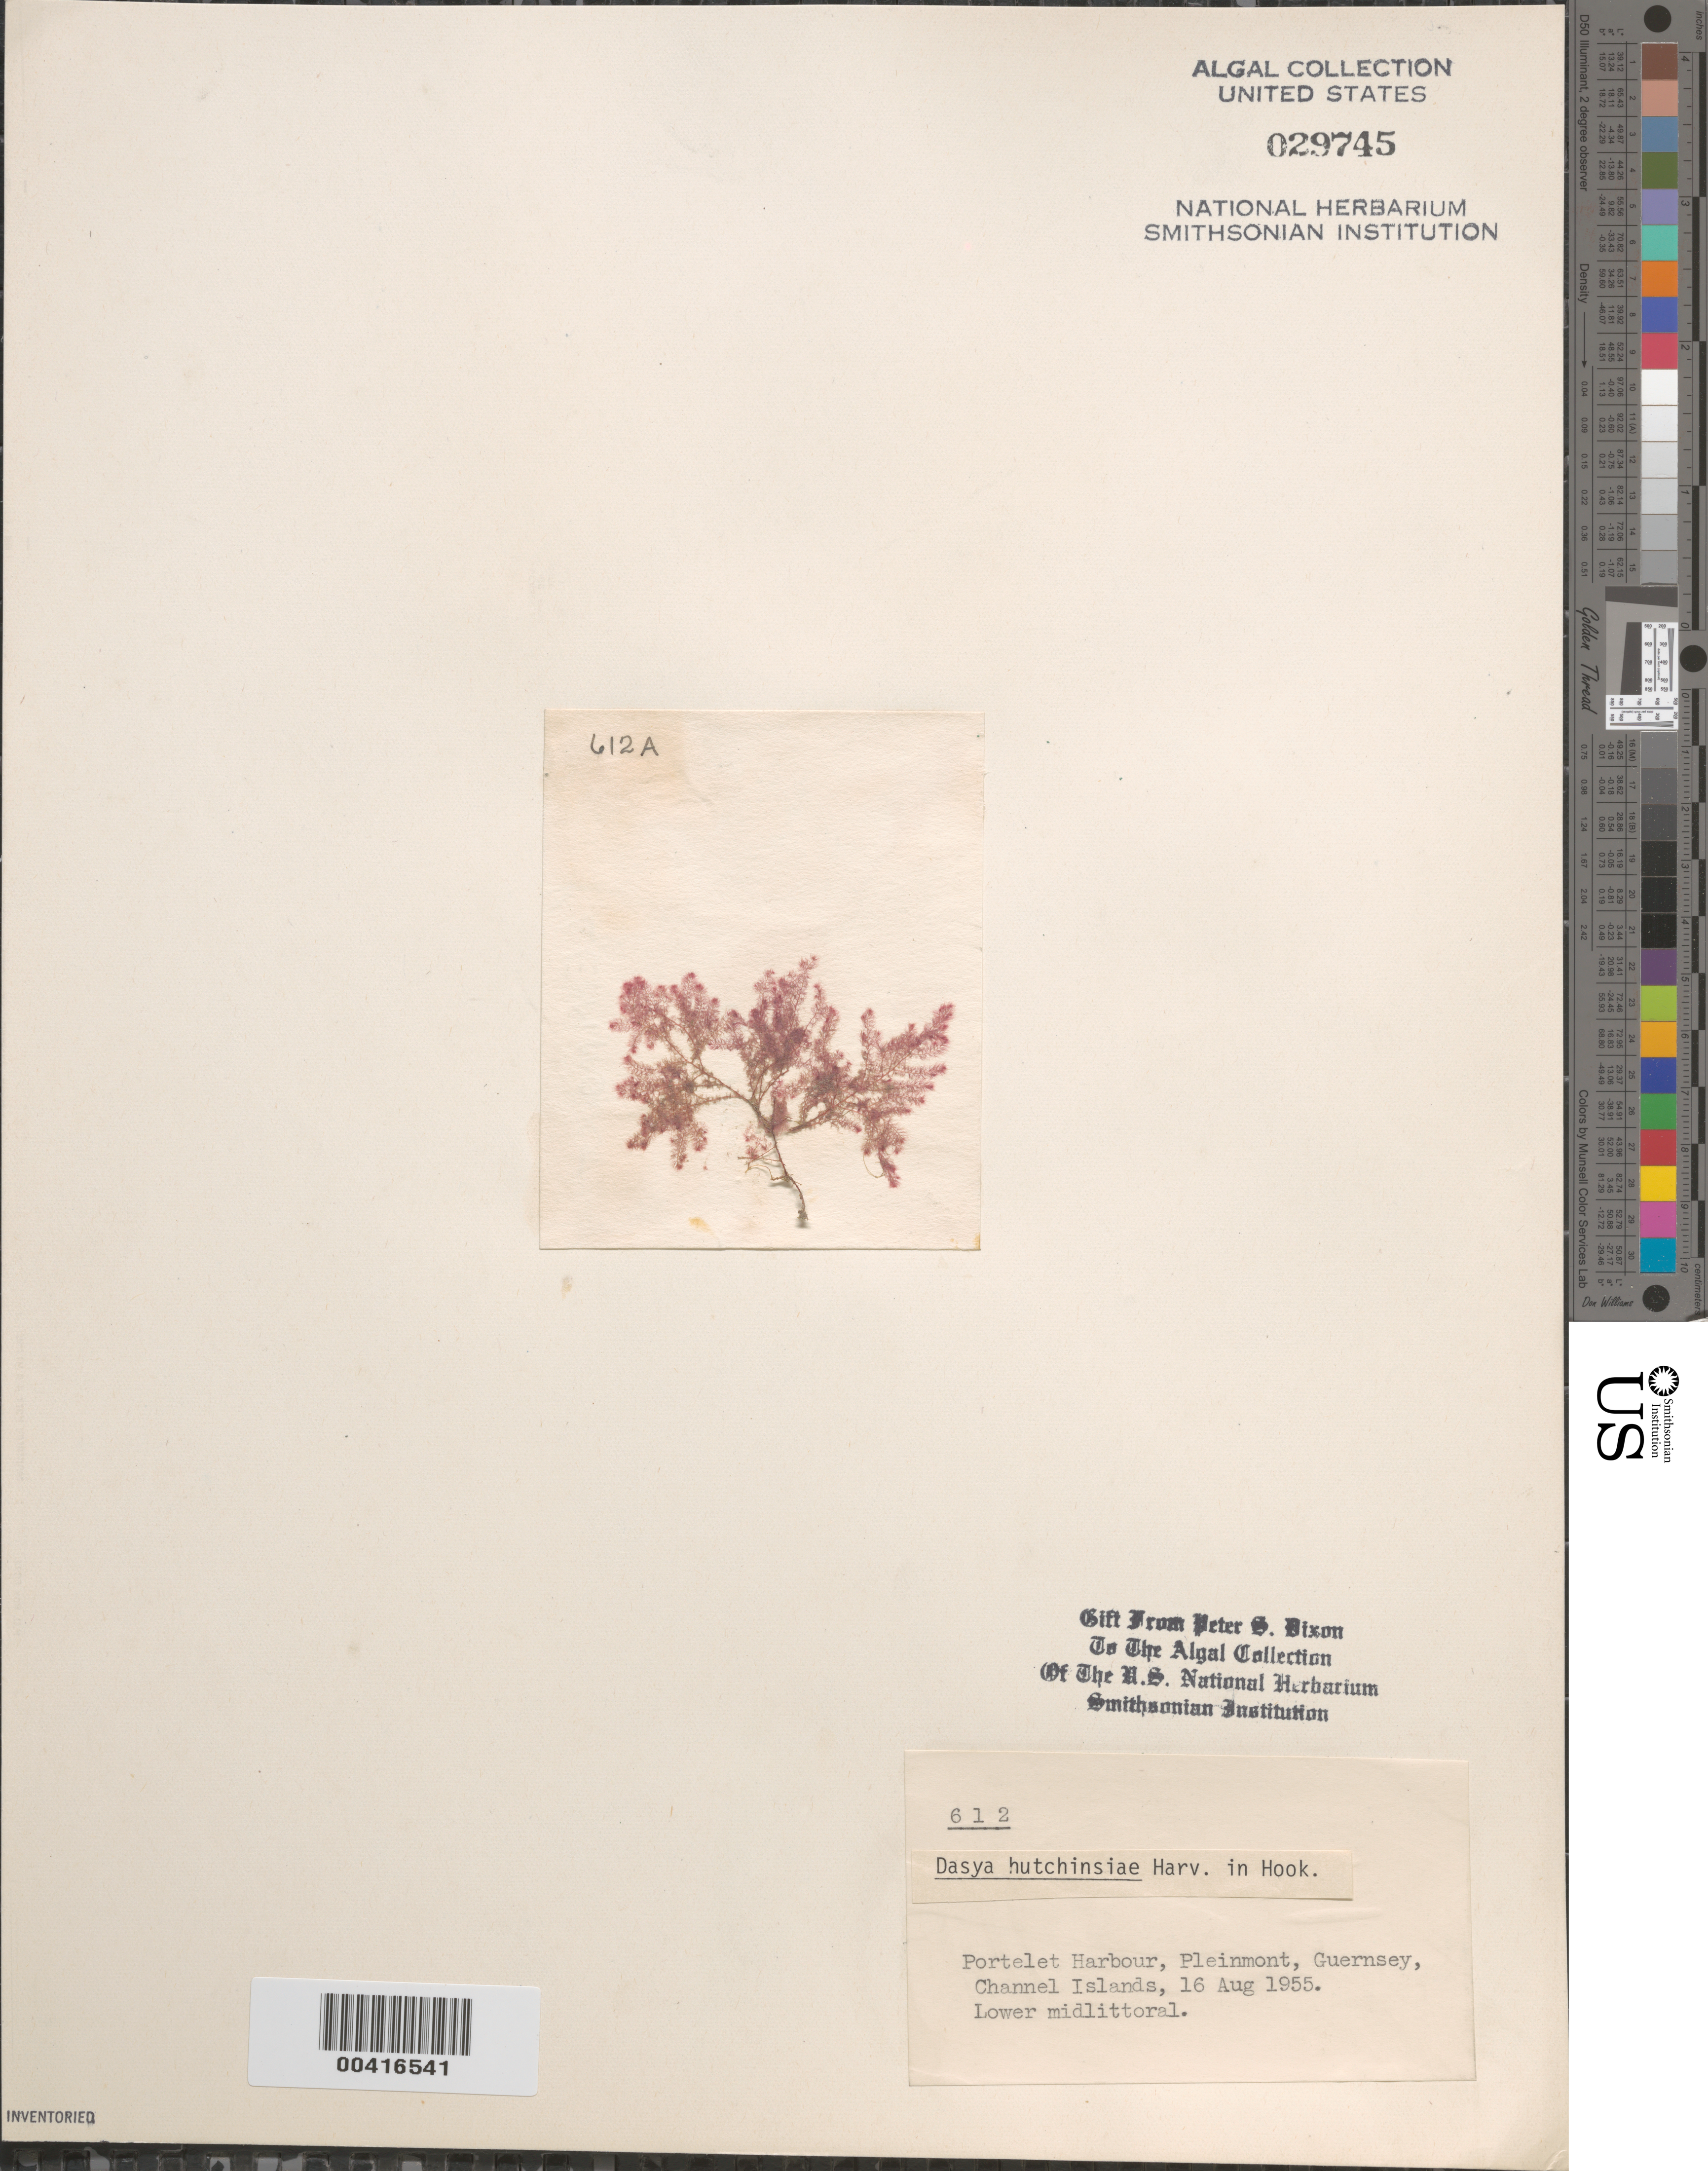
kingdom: Plantae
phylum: Rhodophyta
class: Florideophyceae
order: Ceramiales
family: Dasyaceae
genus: Dasya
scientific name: Dasya hutchinsiae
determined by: Dixon, P. S.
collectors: P. S. Dixon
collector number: PSD 612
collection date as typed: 16 Aug 1955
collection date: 1955-08-16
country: United Kingdom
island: Guernsey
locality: Channel Islands. Bailiwick of Guernsey. Portelet Harbor, Pleinmont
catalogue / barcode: US 29745